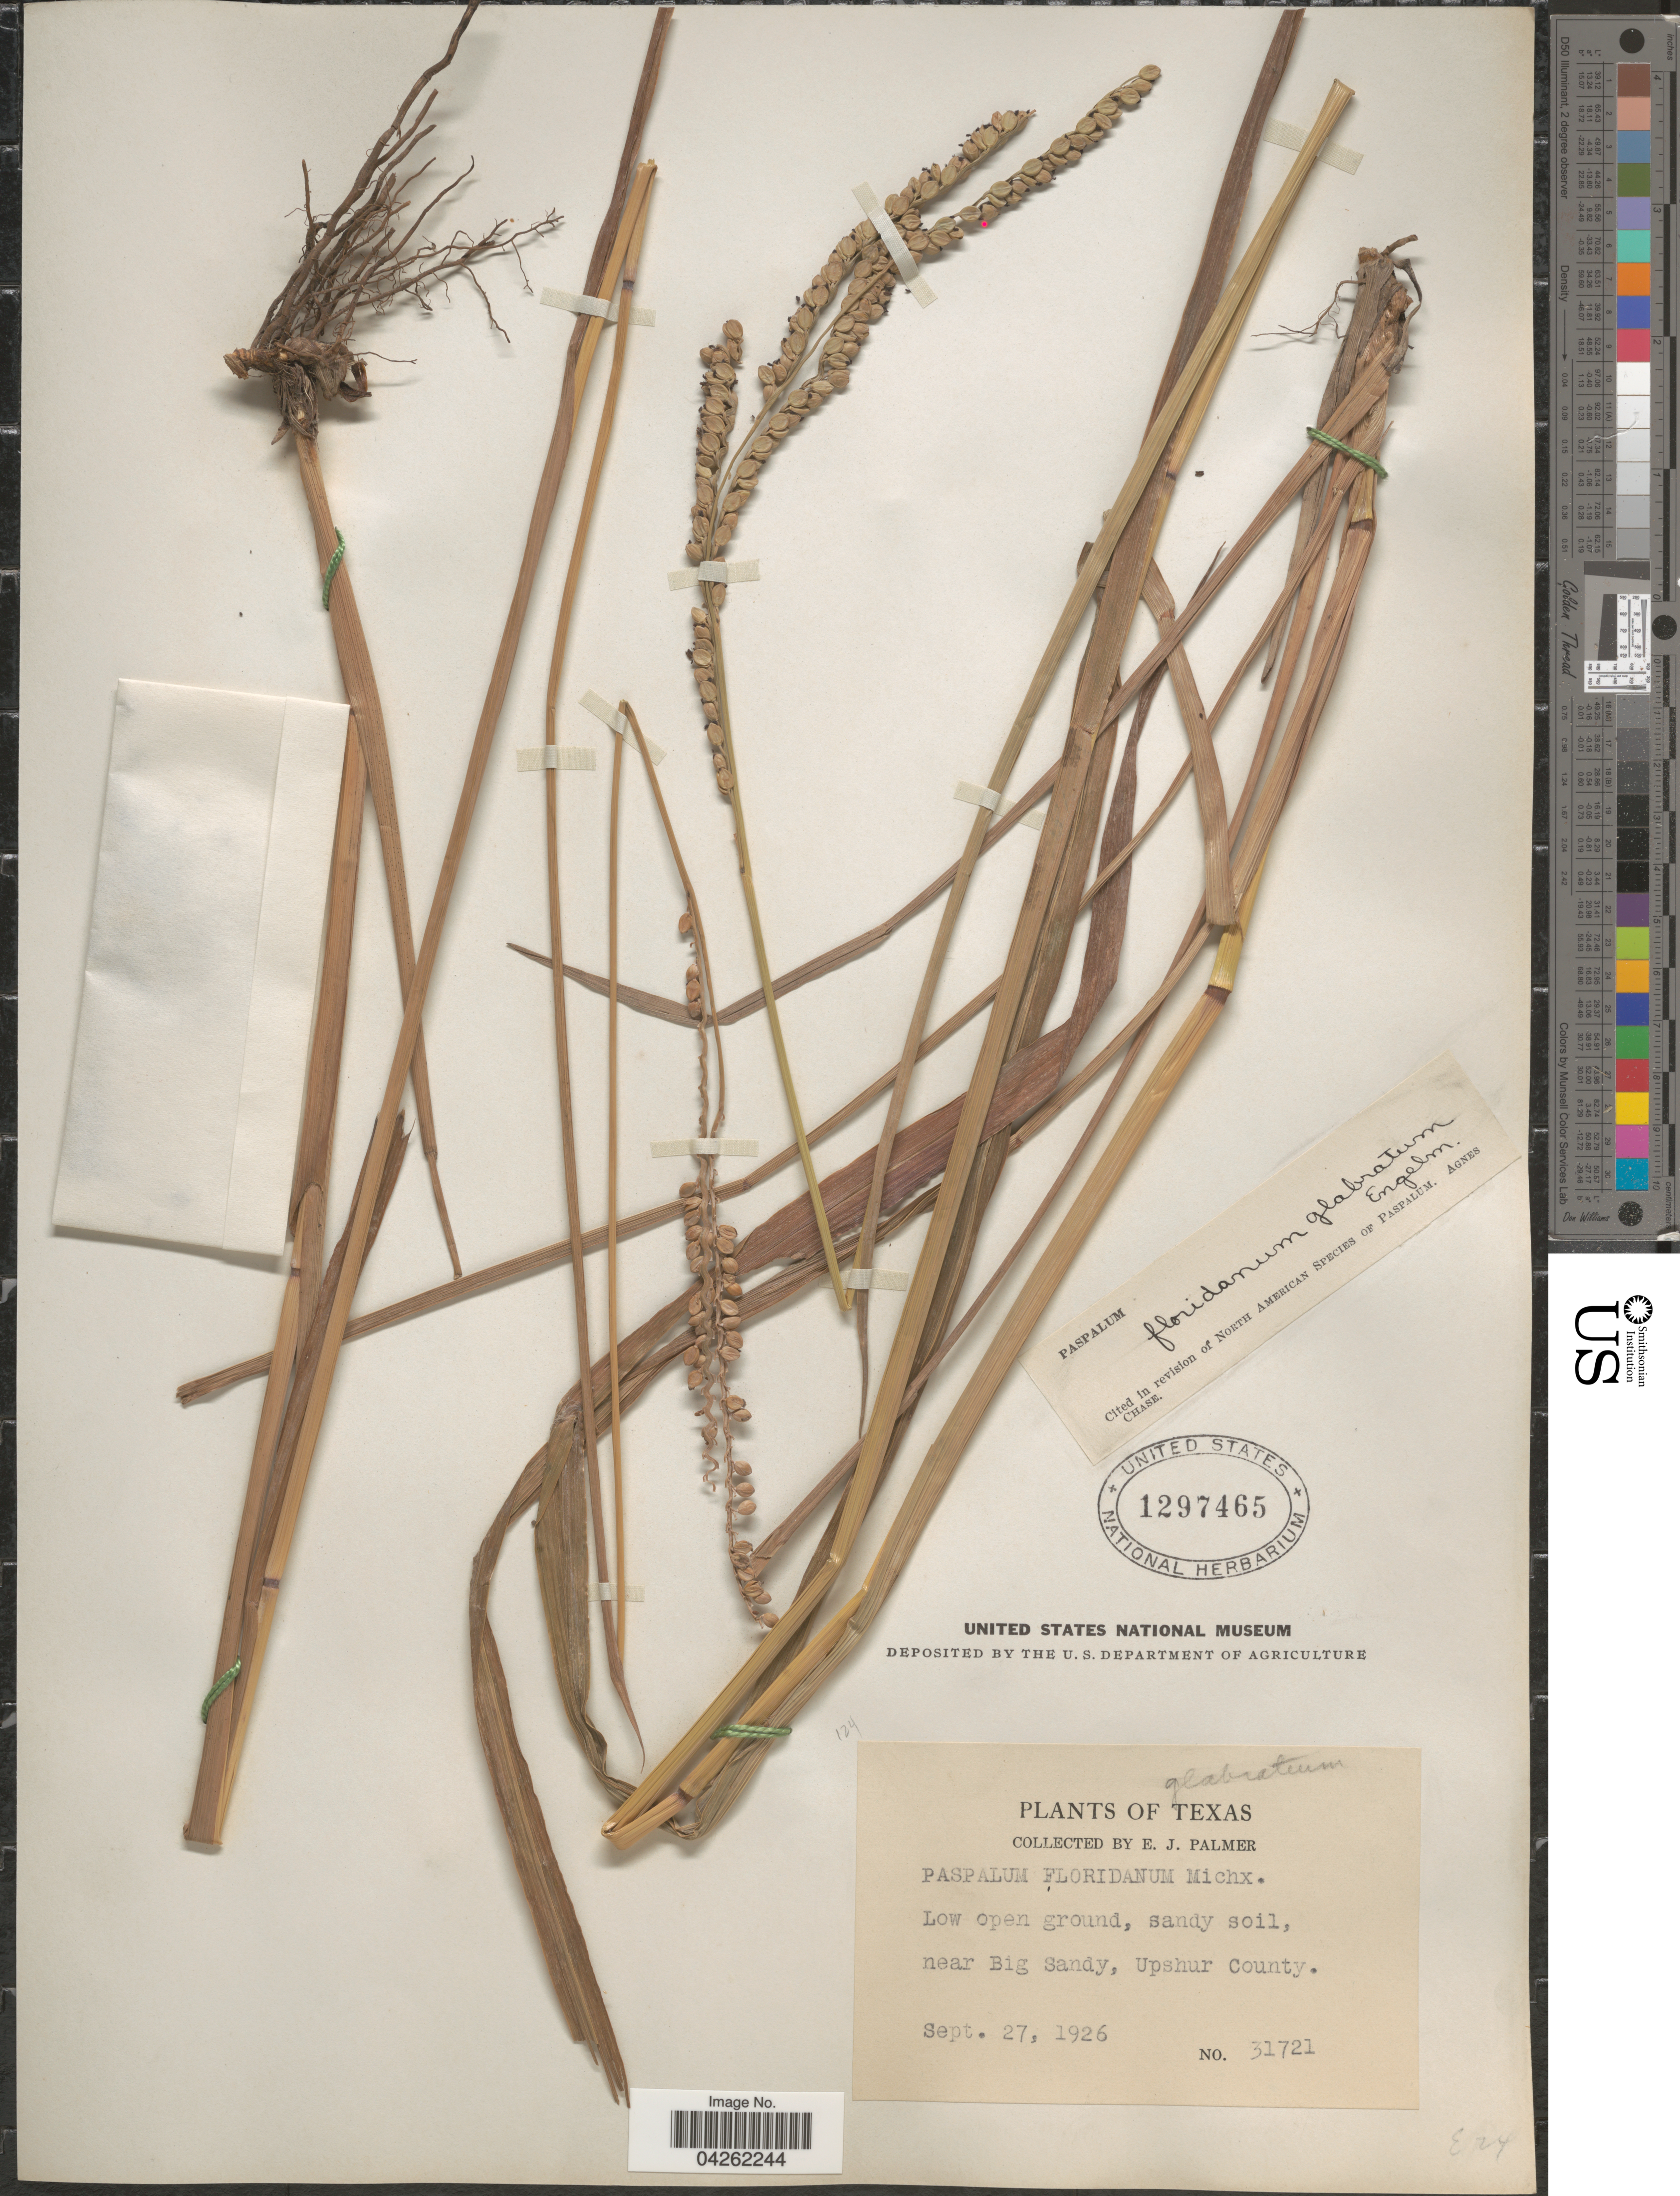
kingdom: Plantae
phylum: Tracheophyta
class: Liliopsida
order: Poales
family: Poaceae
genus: Paspalum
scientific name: Paspalum floridanum var. glabratum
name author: Engelm. ex Vasey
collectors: E. J. Palmer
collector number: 31721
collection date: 1926-09-27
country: United States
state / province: Texas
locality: Low open ground, sandy soil, near Big Sandy, Upshur County.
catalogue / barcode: US 1297465